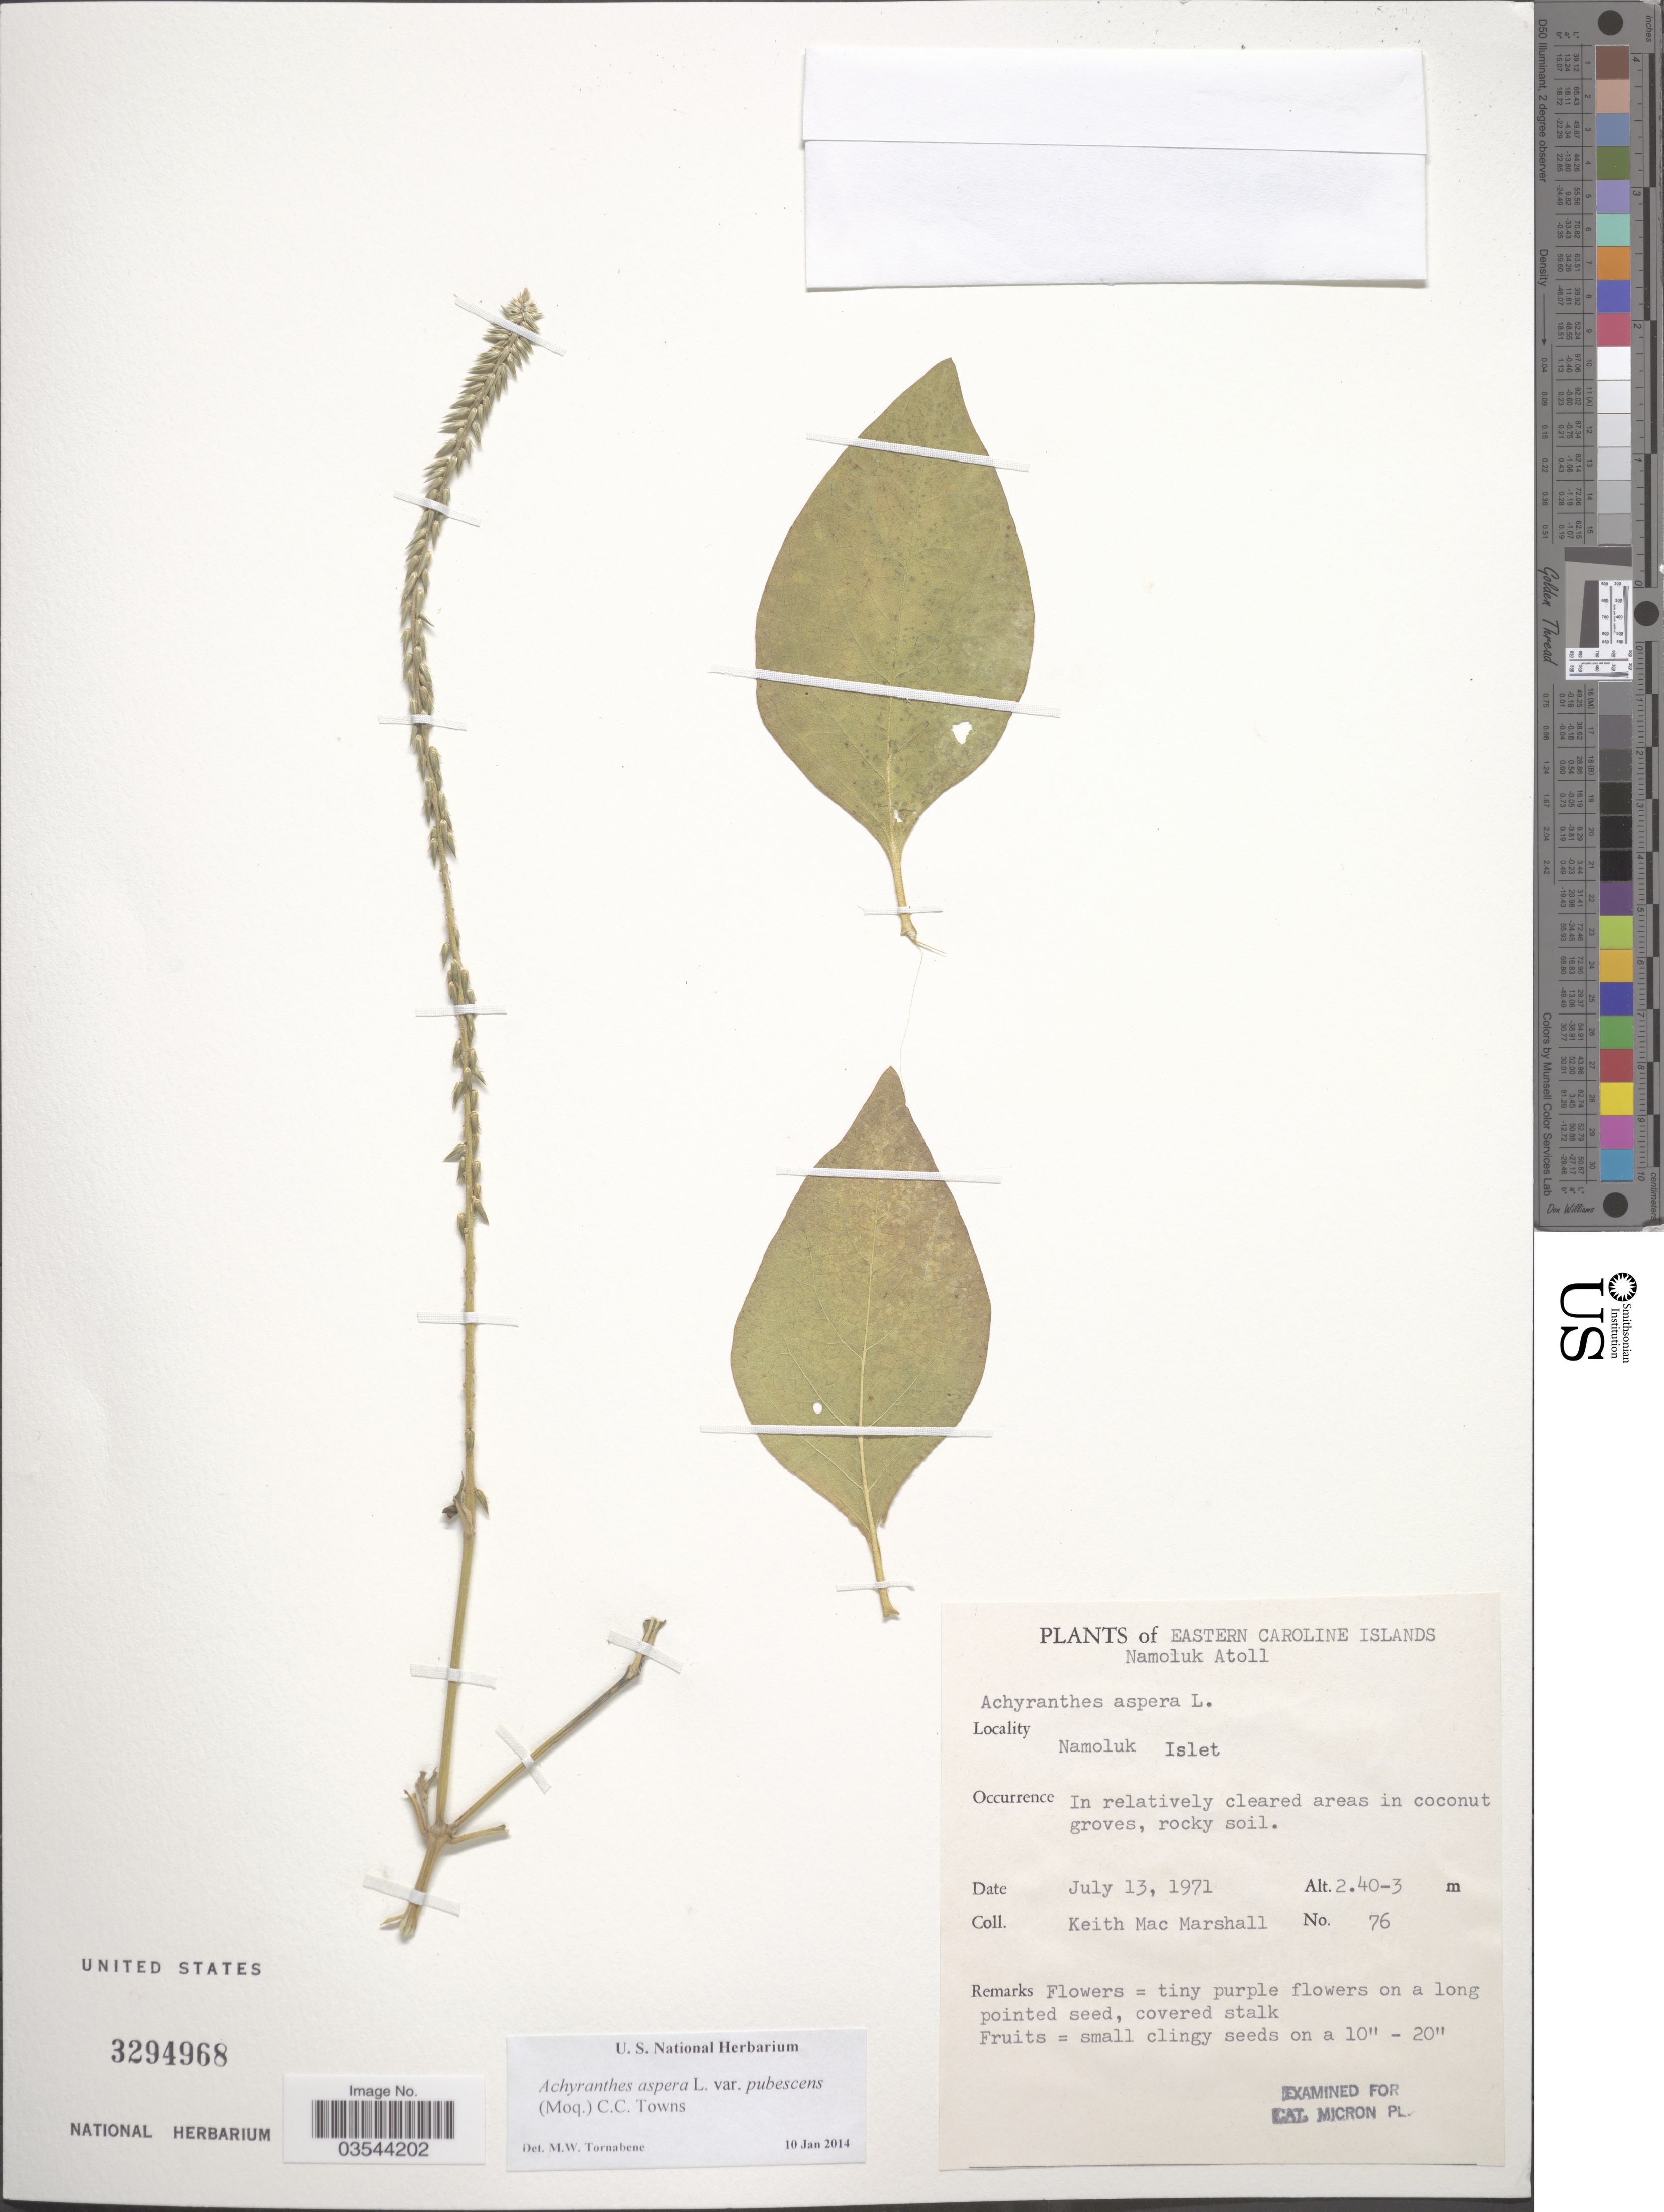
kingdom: Plantae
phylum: Tracheophyta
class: Magnoliopsida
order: Caryophyllales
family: Amaranthaceae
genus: Achyranthes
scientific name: Achyranthes aspera var. pubescens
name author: (Moq.) M. Gómez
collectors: K. M. Marshall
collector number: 76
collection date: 1971-07-13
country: Micronesia, Federated States of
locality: Eastern Caroline Islands. Namoluk Atoll. Namoluk Islet.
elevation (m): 2.4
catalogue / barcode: US 3294968